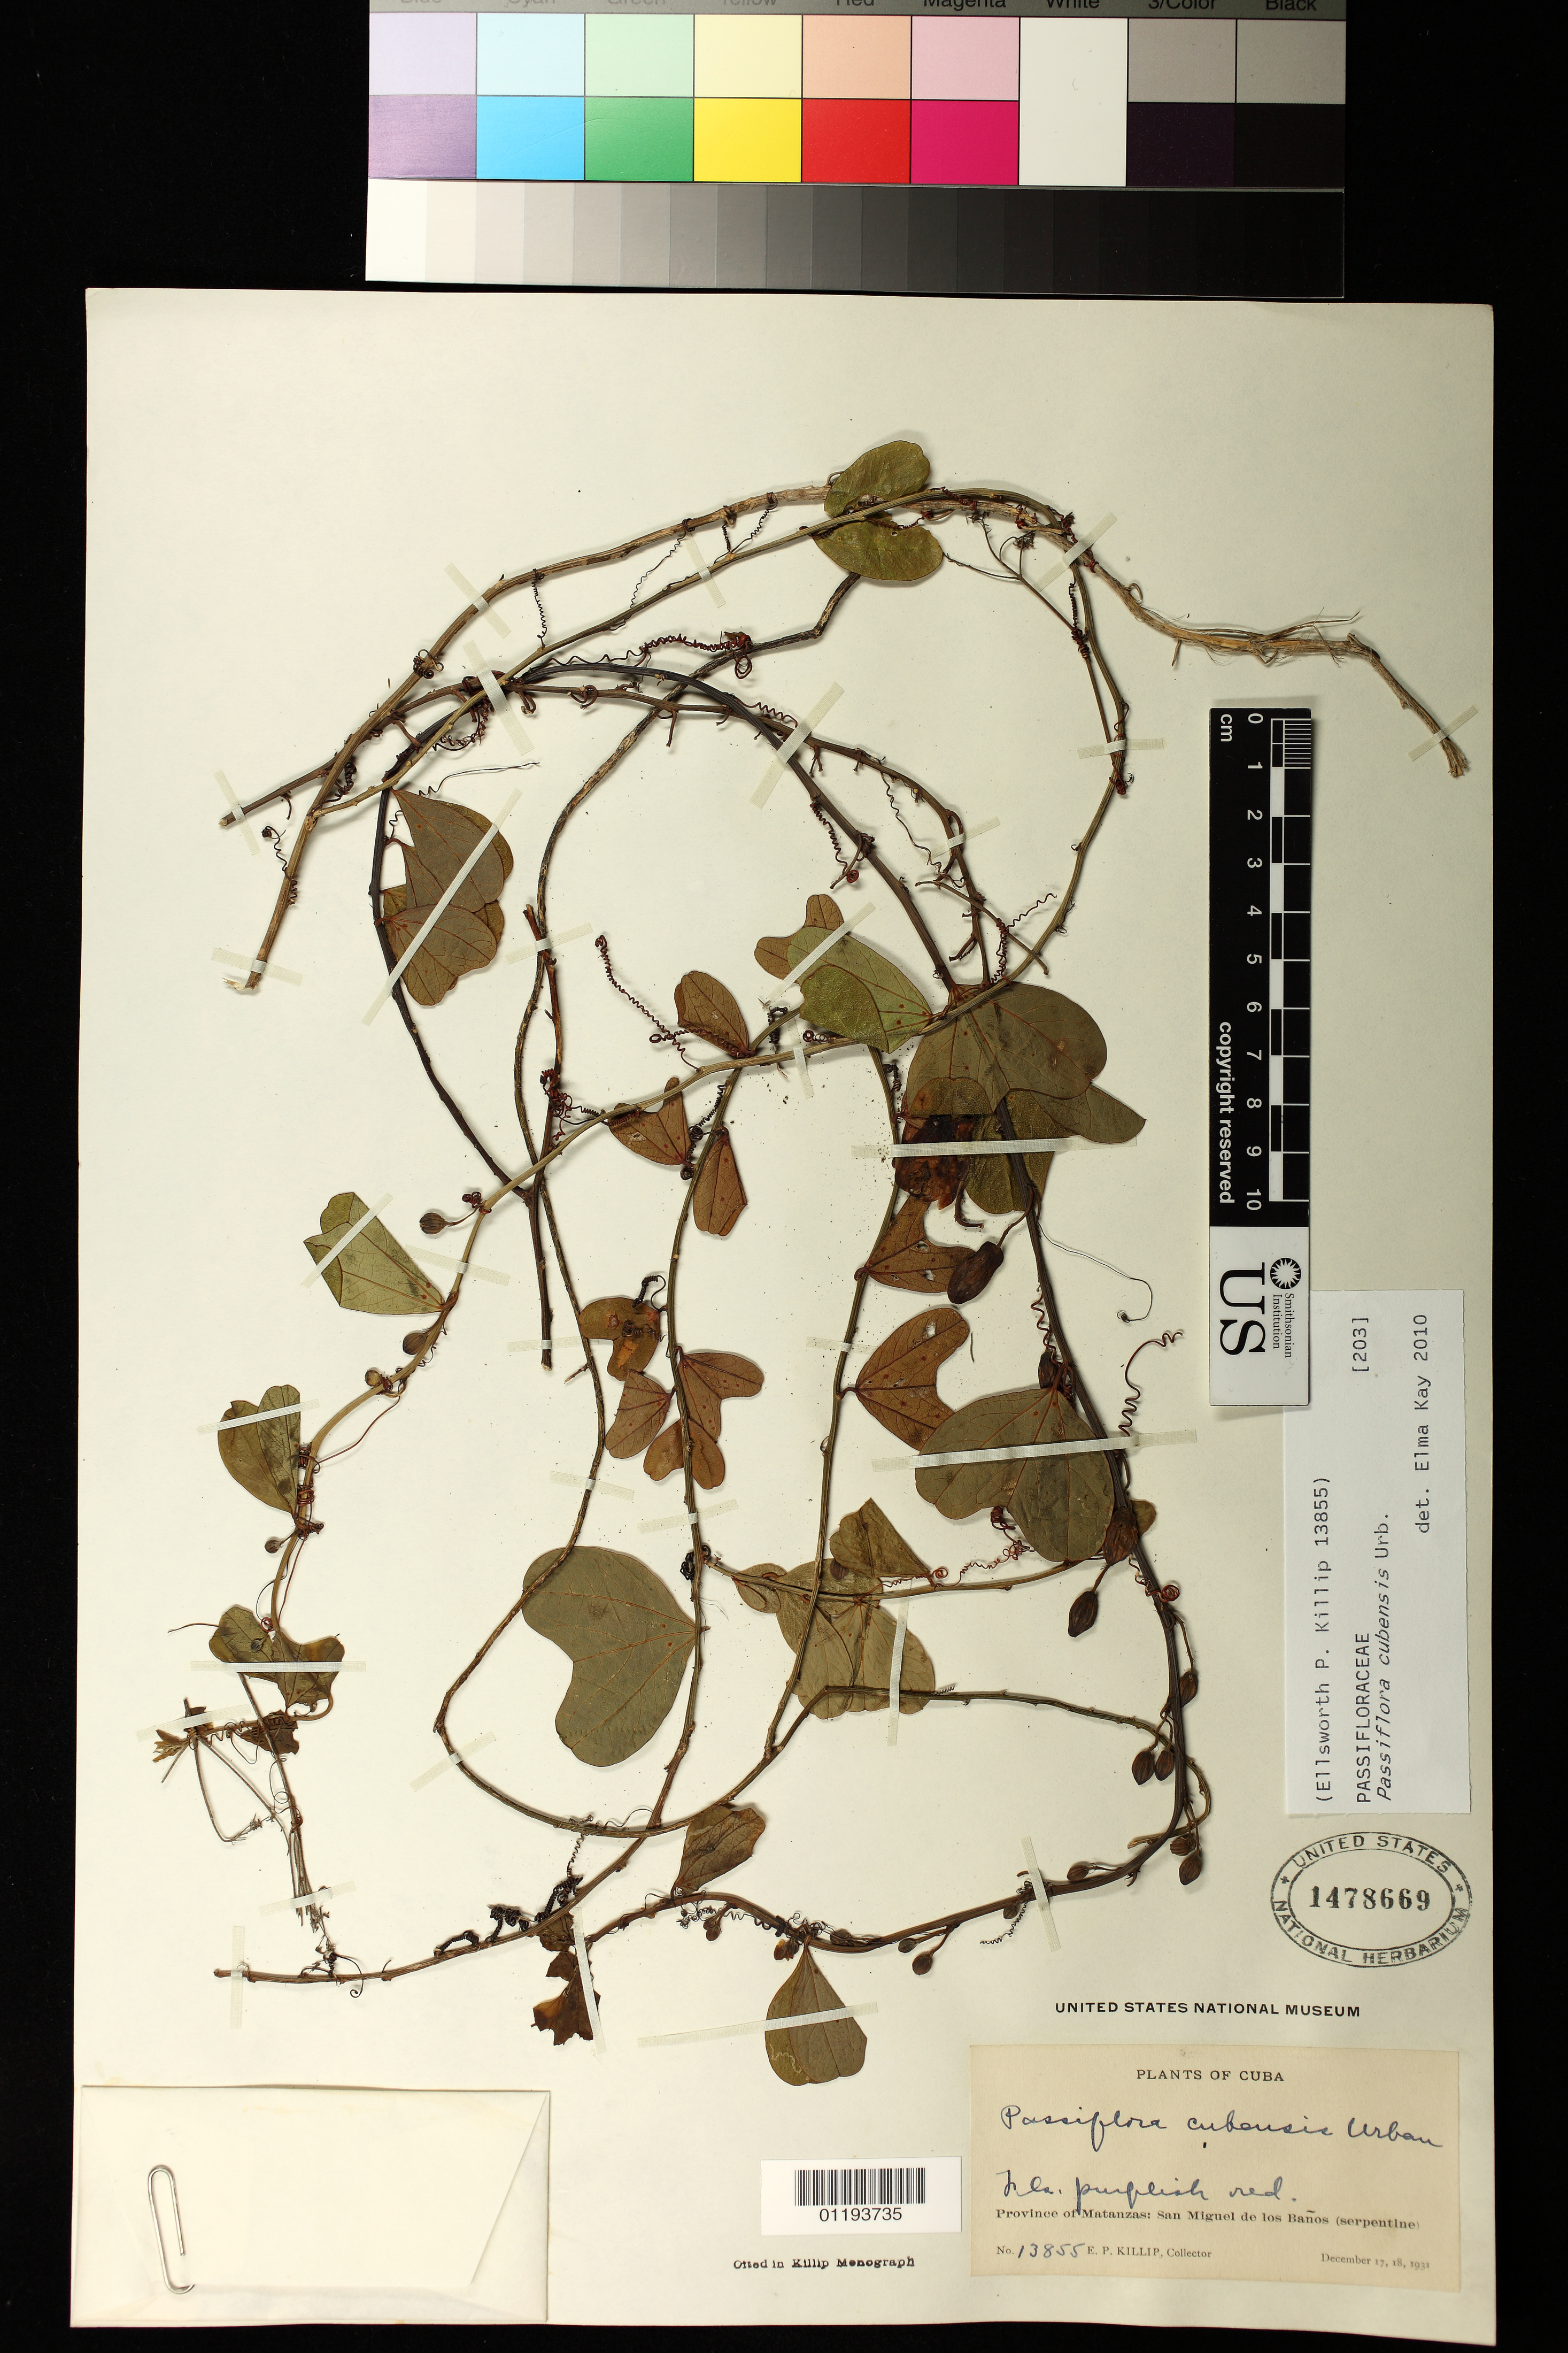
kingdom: Plantae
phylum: Tracheophyta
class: Magnoliopsida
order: Malpighiales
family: Passifloraceae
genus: Passiflora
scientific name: Passiflora cubensis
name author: Urb.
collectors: E. P. Killip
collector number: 13855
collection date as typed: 1931 Dec 17 1931 Dec 18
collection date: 1931-12-17/1931-12-18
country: Cuba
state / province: Matanzas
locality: San Miguel de los Banos (serpentine)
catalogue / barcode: US 1478669